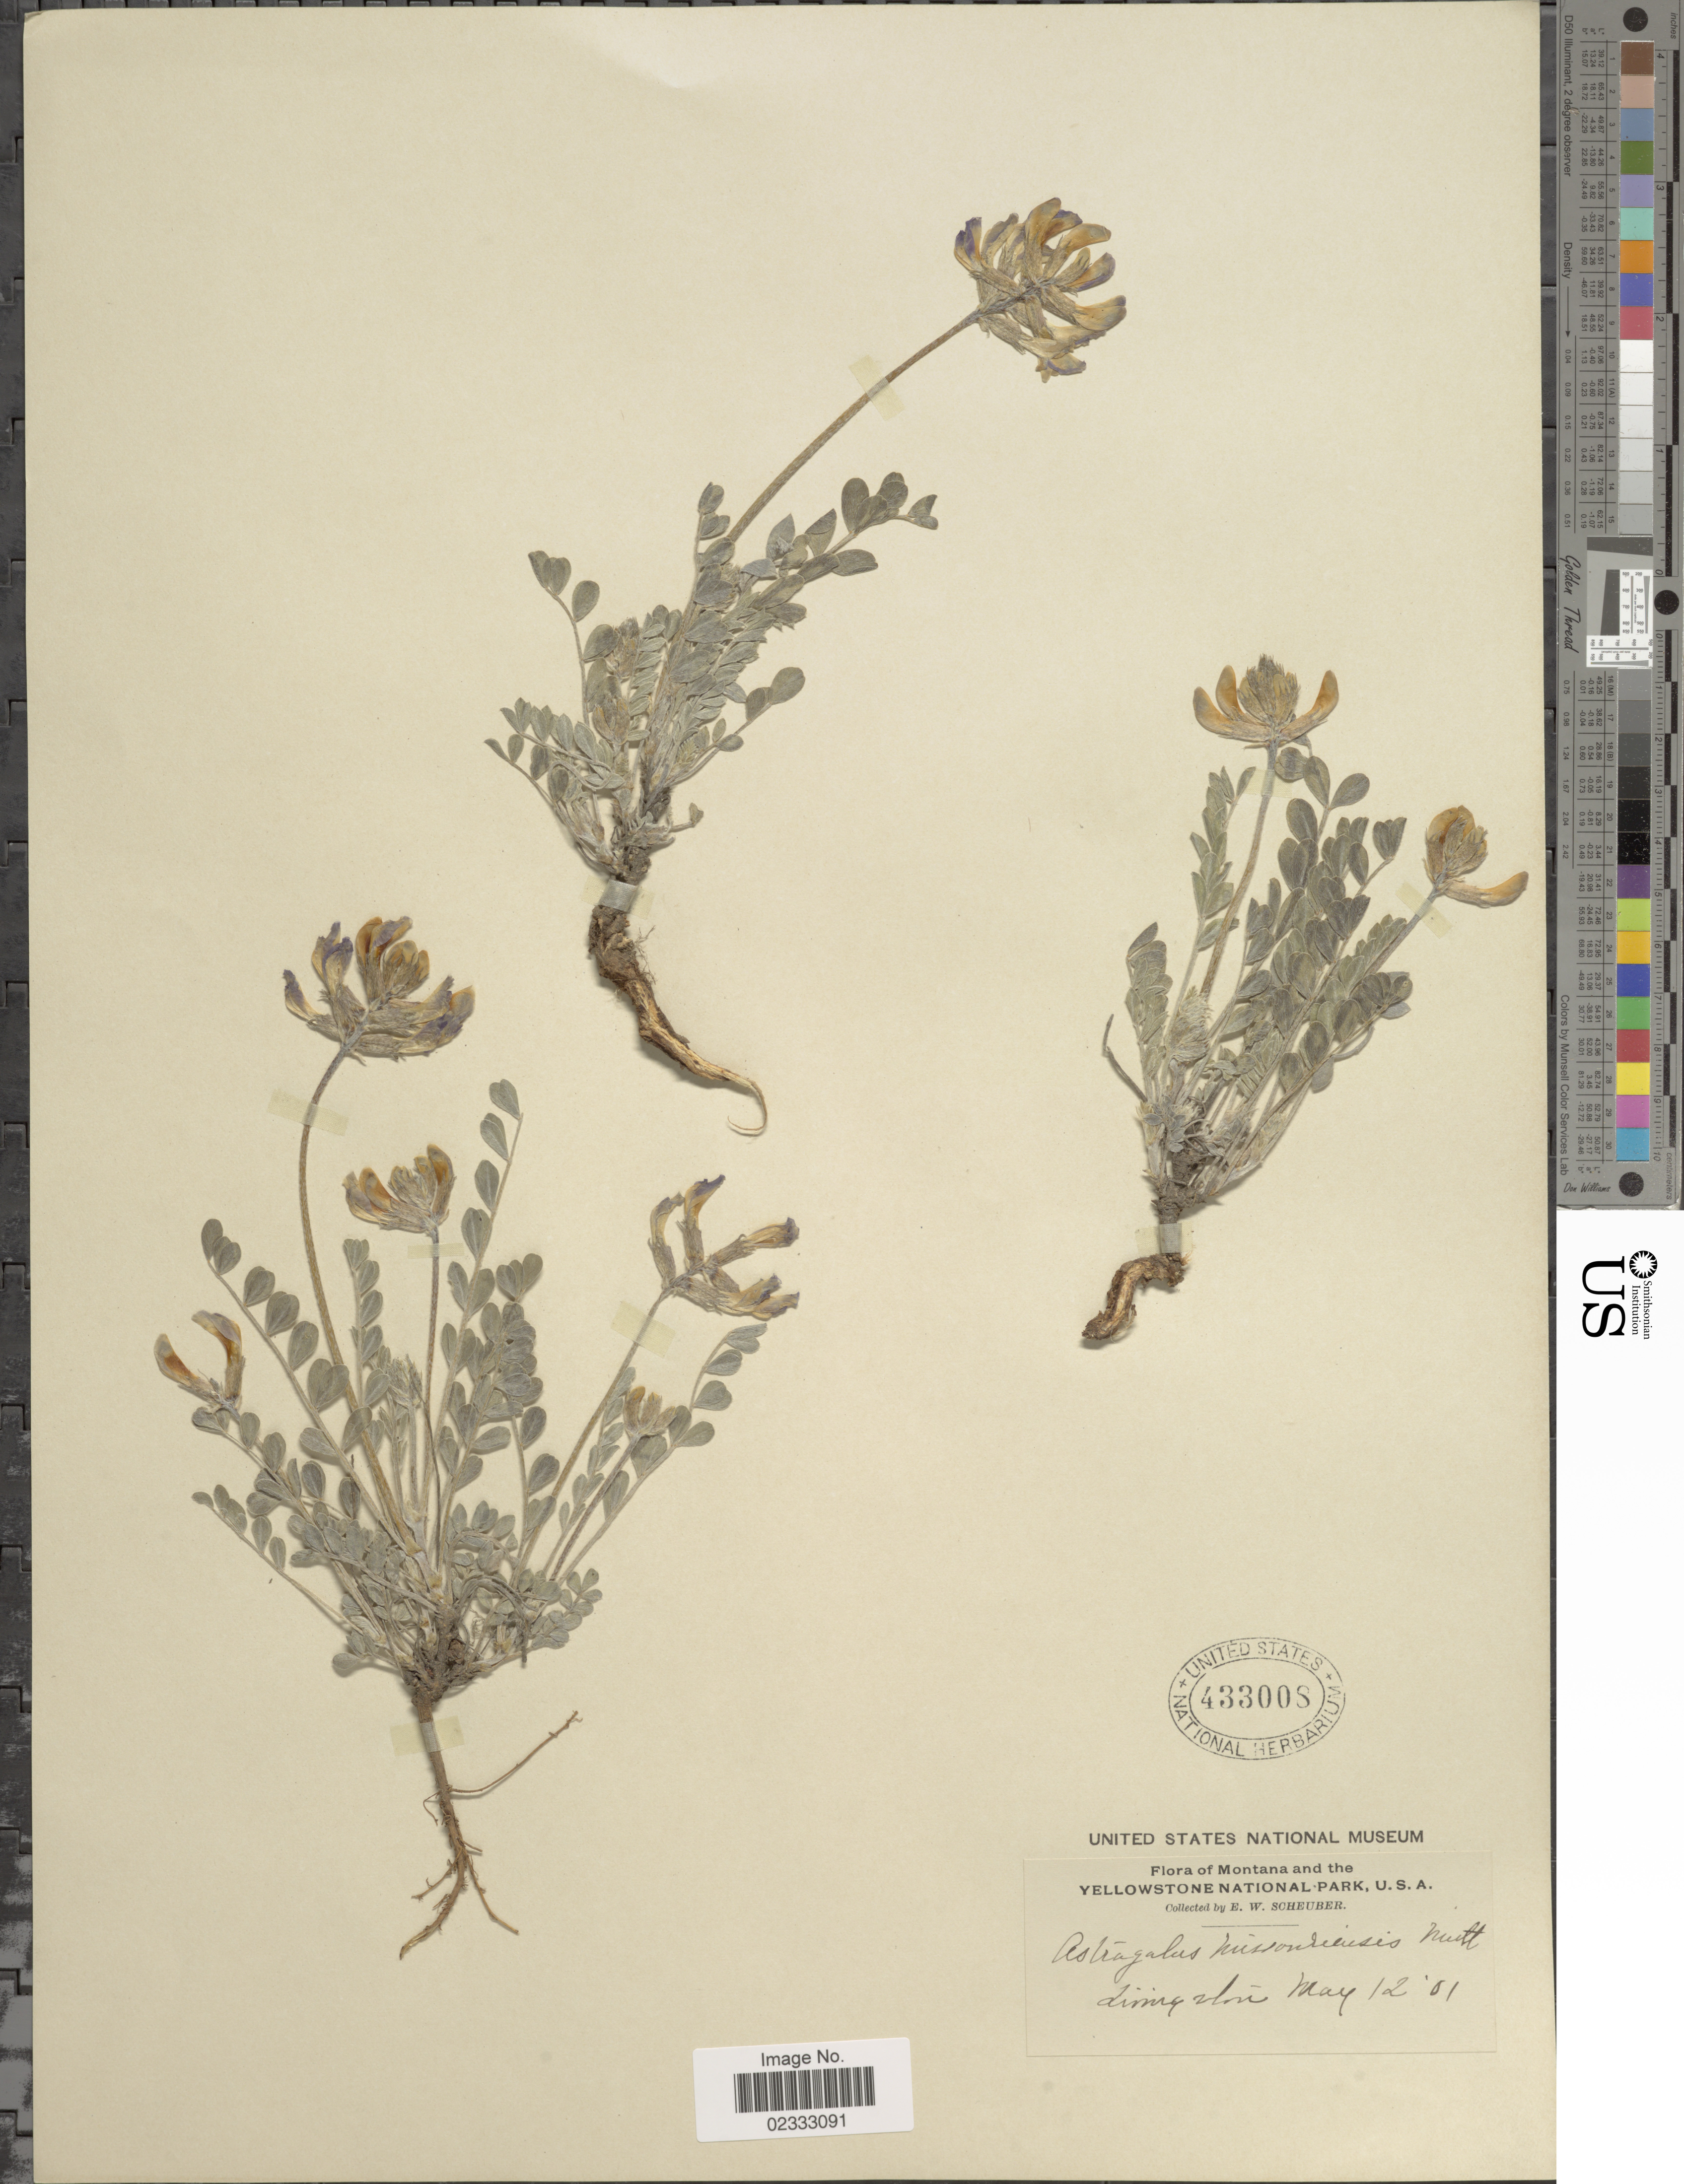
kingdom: Plantae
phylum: Tracheophyta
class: Magnoliopsida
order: Fabales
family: Fabaceae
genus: Astragalus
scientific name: Astragalus missouriensis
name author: Nutt.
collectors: E. Scheuber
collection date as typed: Transcribed d/m/y: 12/5/1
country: United States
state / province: Montana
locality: Montana and the Yellowstone National Park, U.S.A. Livingston.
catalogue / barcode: US 433008